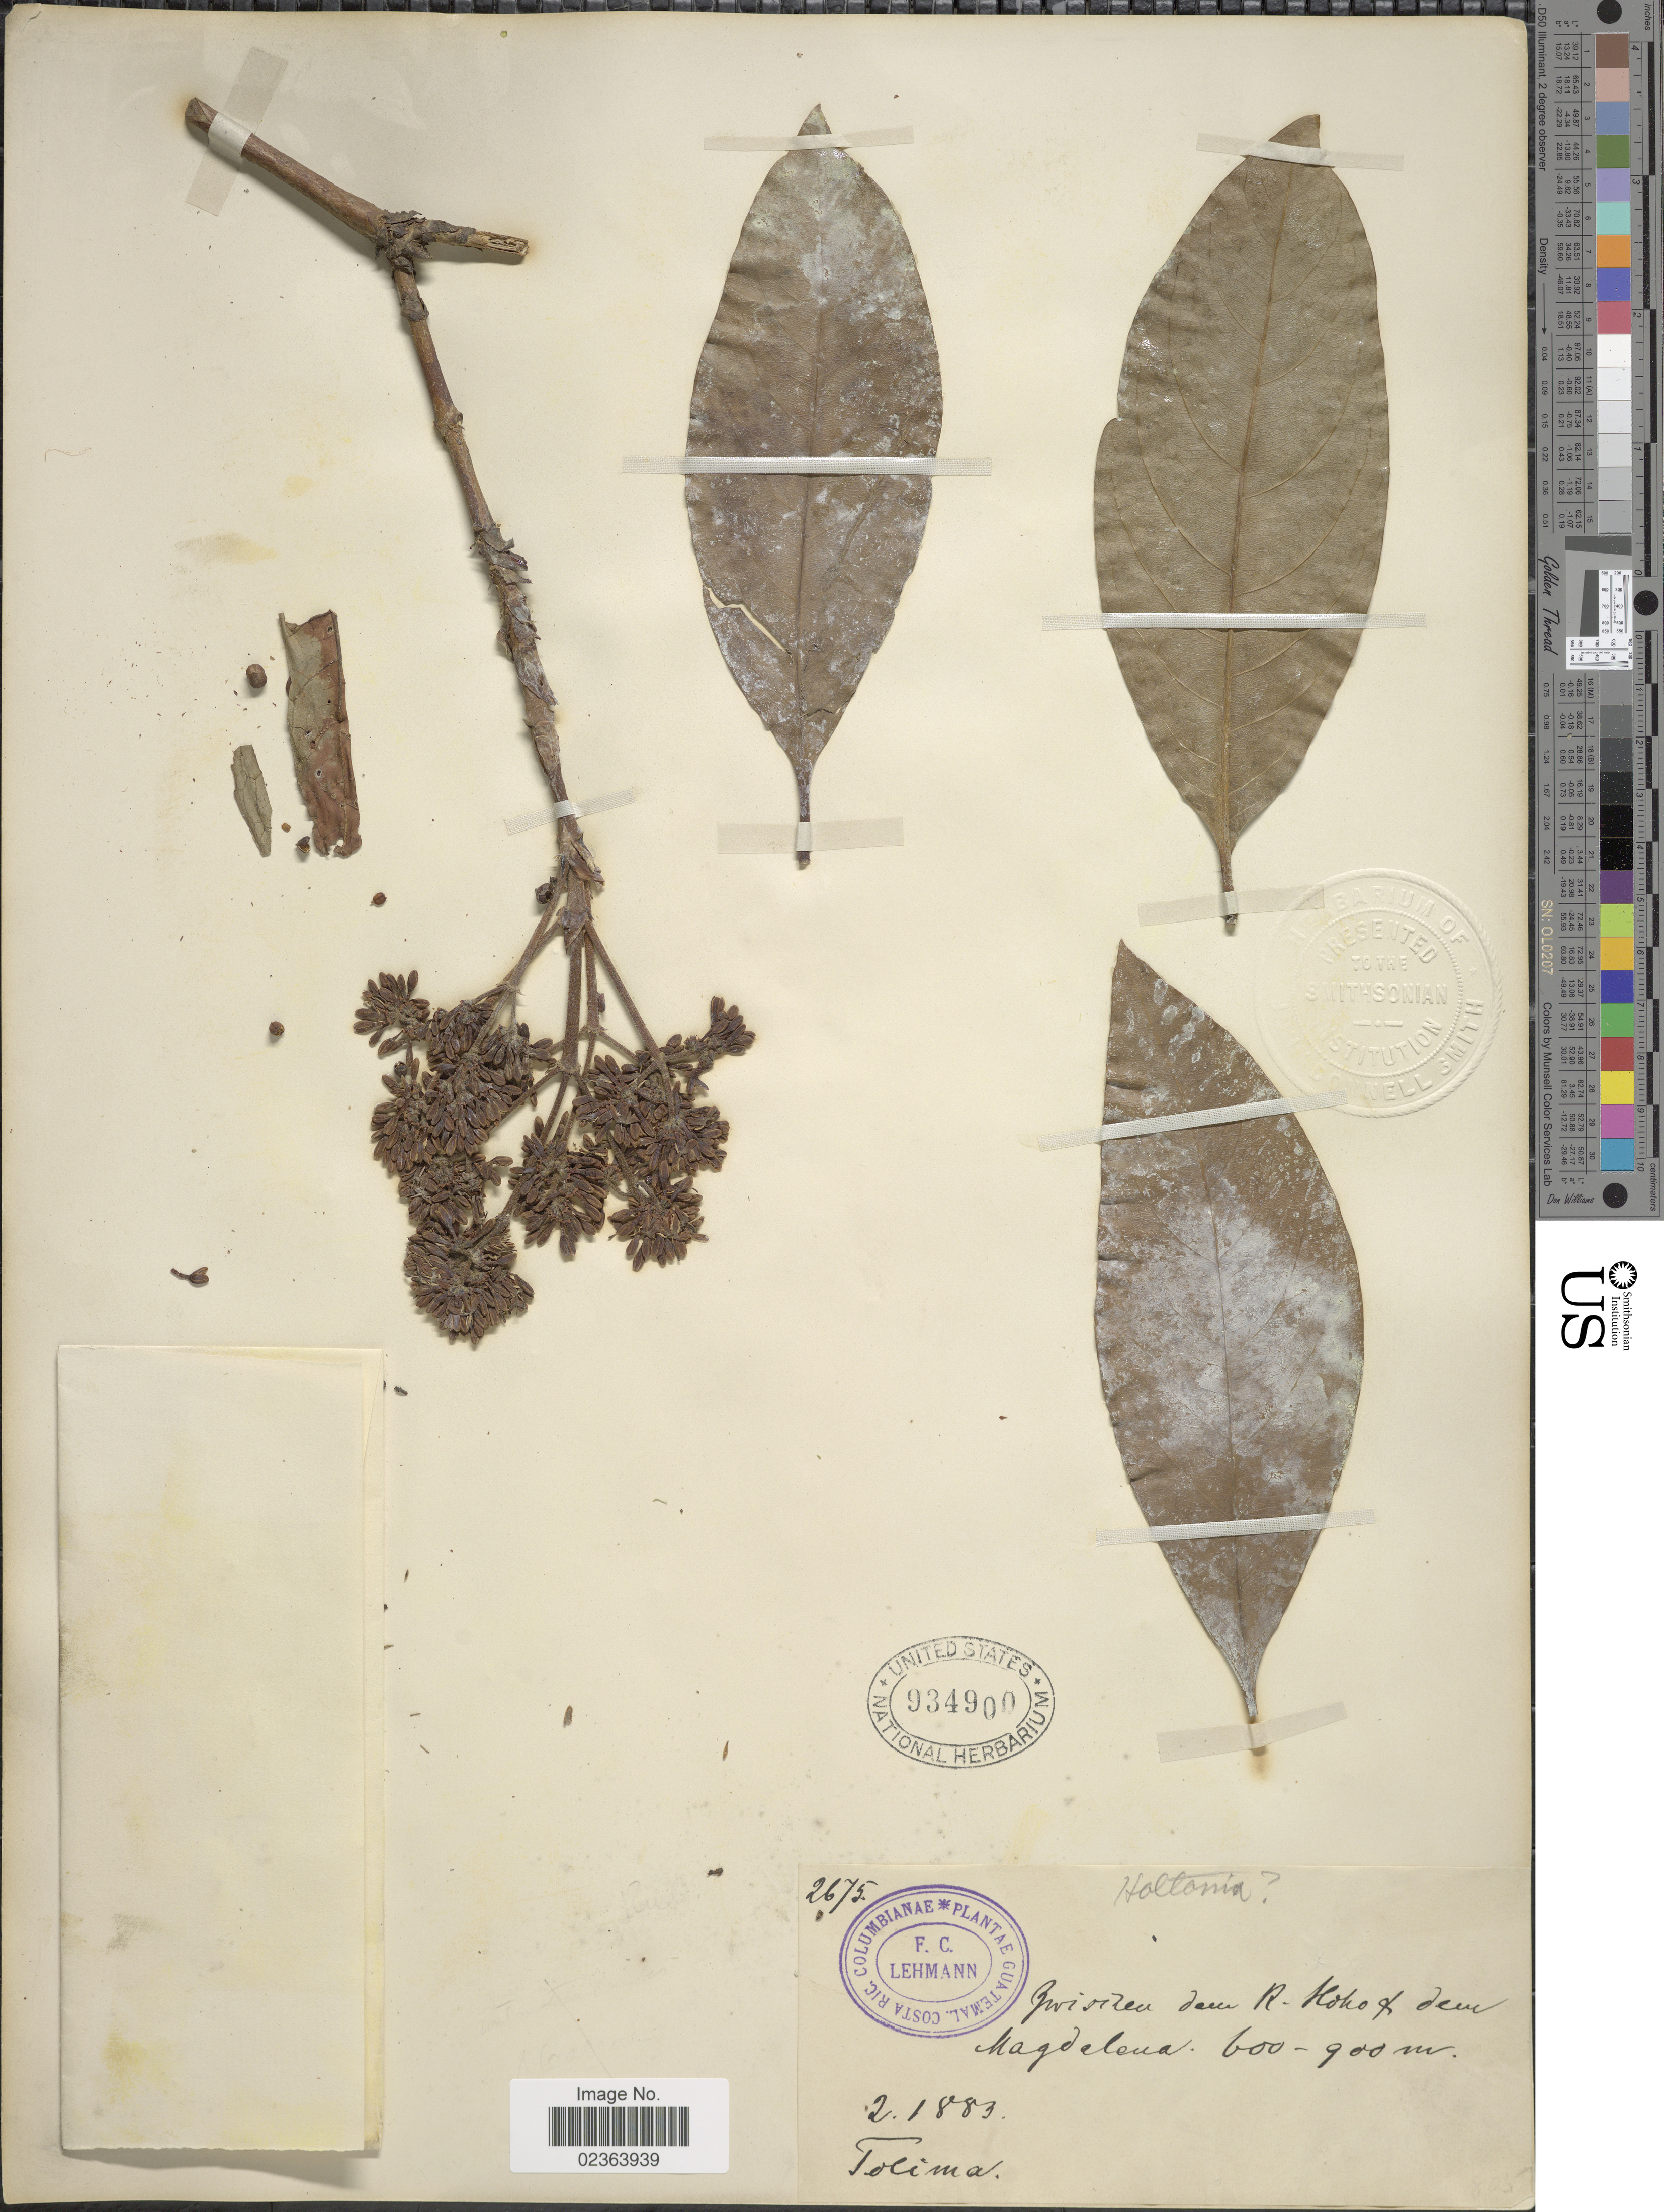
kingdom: Plantae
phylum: Tracheophyta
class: Magnoliopsida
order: Gentianales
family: Rubiaceae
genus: Elaeagia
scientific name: Elaeagia sp.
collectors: F. C. Lehmann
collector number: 2675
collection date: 1883-02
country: Colombia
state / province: Tolima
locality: Zwischen dem R. Koko of dem Magdalena,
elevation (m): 600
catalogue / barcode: US 934900